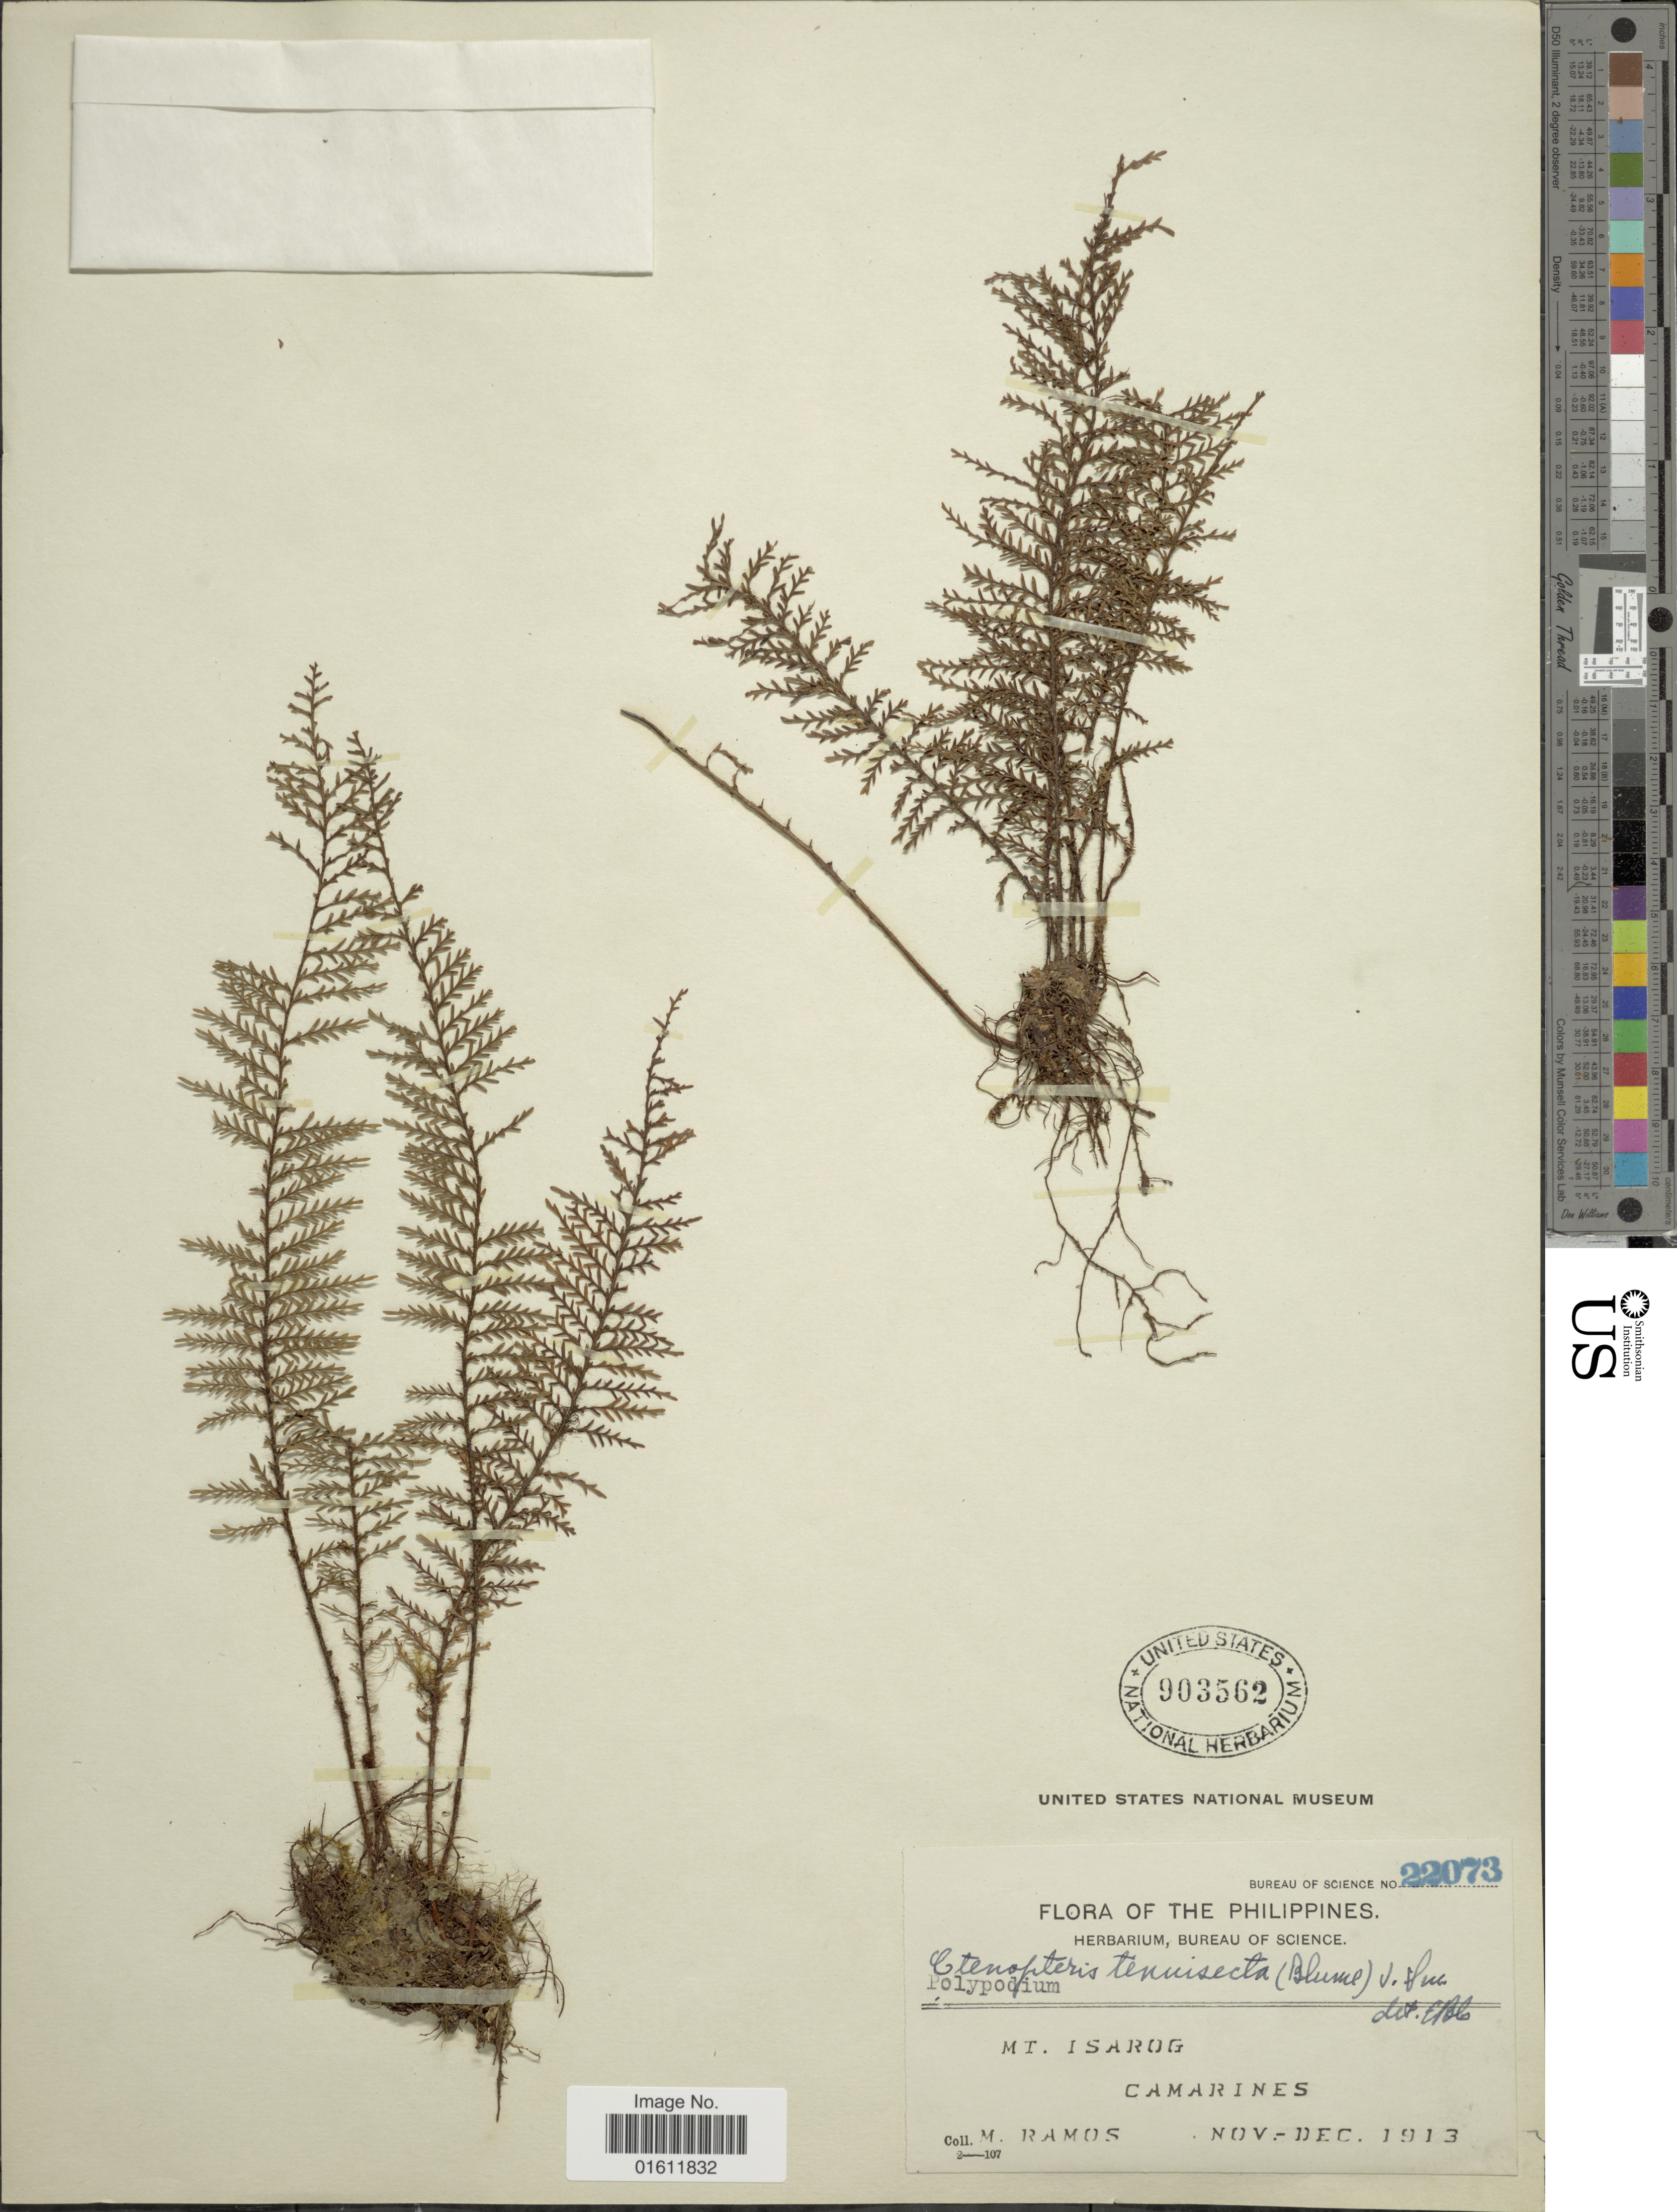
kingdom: Plantae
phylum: Tracheophyta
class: Polypodiopsida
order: Polypodiales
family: Polypodiaceae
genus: Themelium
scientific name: Themelium tenuisectum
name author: (Blume) Parris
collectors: M. Ramos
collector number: Bureau of Science 22073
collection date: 1913-11/1913-12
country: Philippines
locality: Mt. Isarog, Camarines.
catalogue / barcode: US 903562